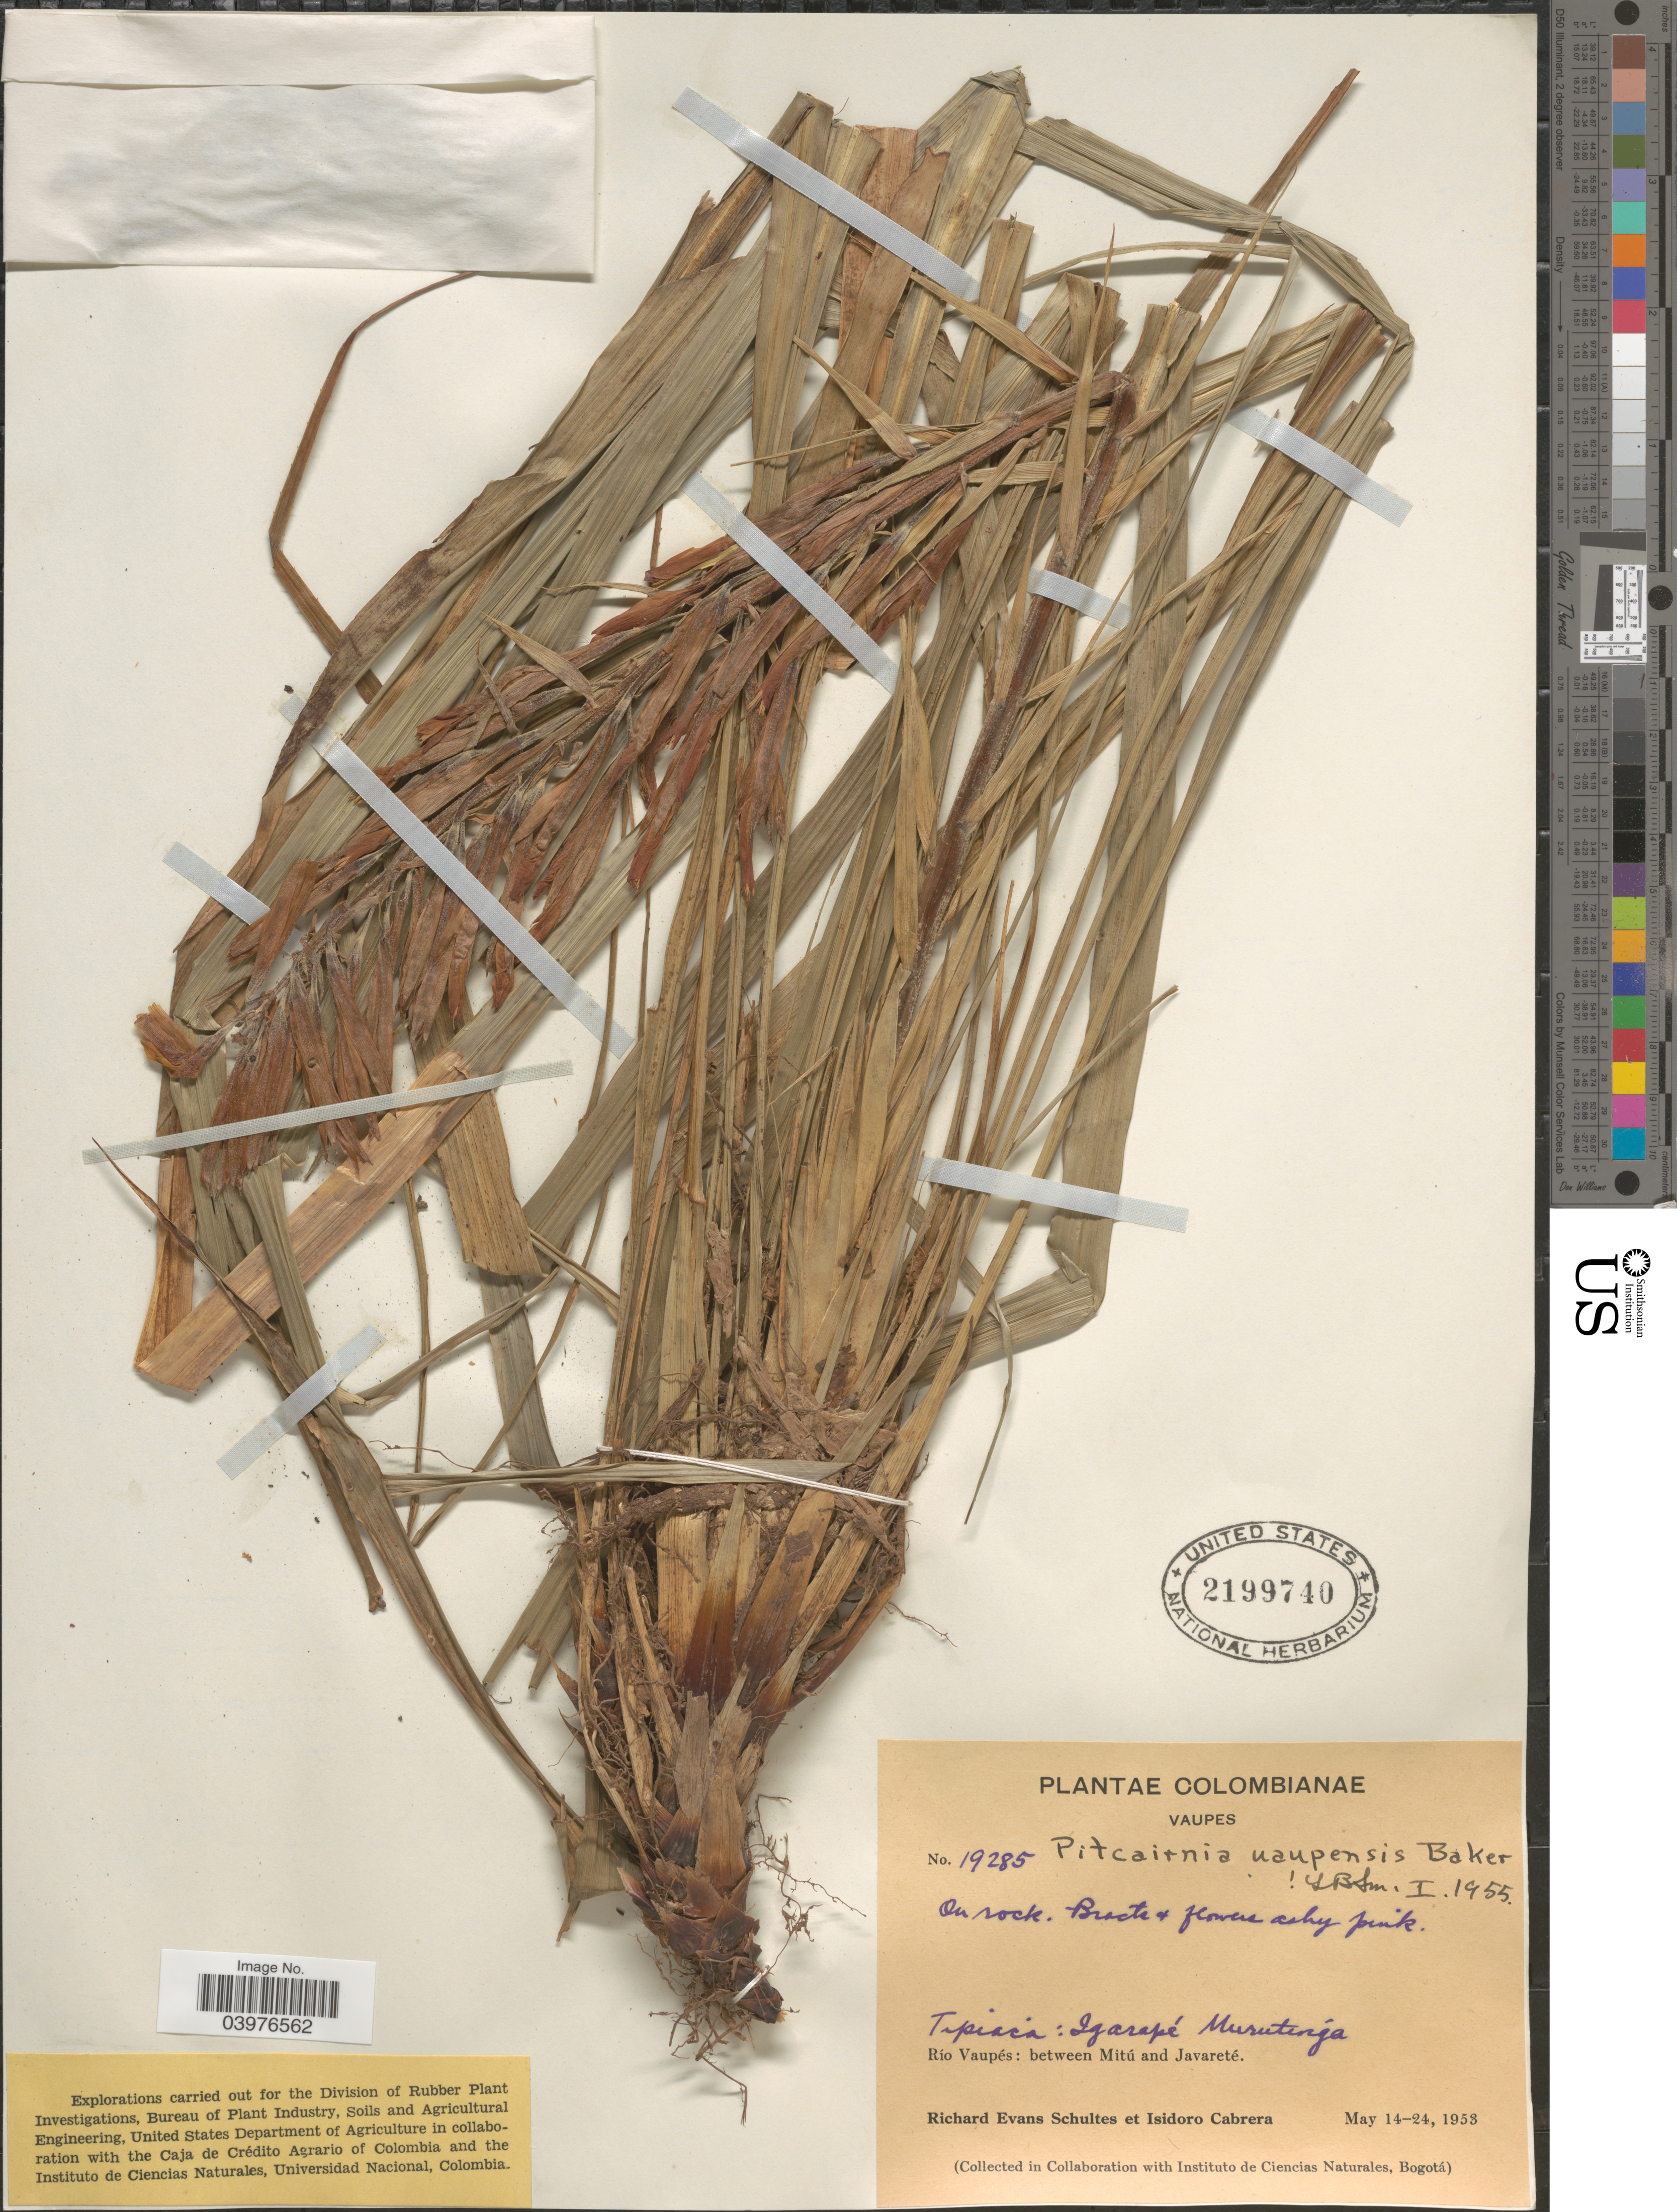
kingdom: Plantae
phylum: Tracheophyta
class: Liliopsida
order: Poales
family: Bromeliaceae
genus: Pitcairnia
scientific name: Pitcairnia uaupensis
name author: Baker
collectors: R. E. Schultes & I. Cabrera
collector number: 19285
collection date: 1953-05-14/1953-05-24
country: Colombia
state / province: Vaupés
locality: Tipiaca: Igarapé Murutinga. Río Vaupés: between Mitú and Javareté.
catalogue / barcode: US 2199740